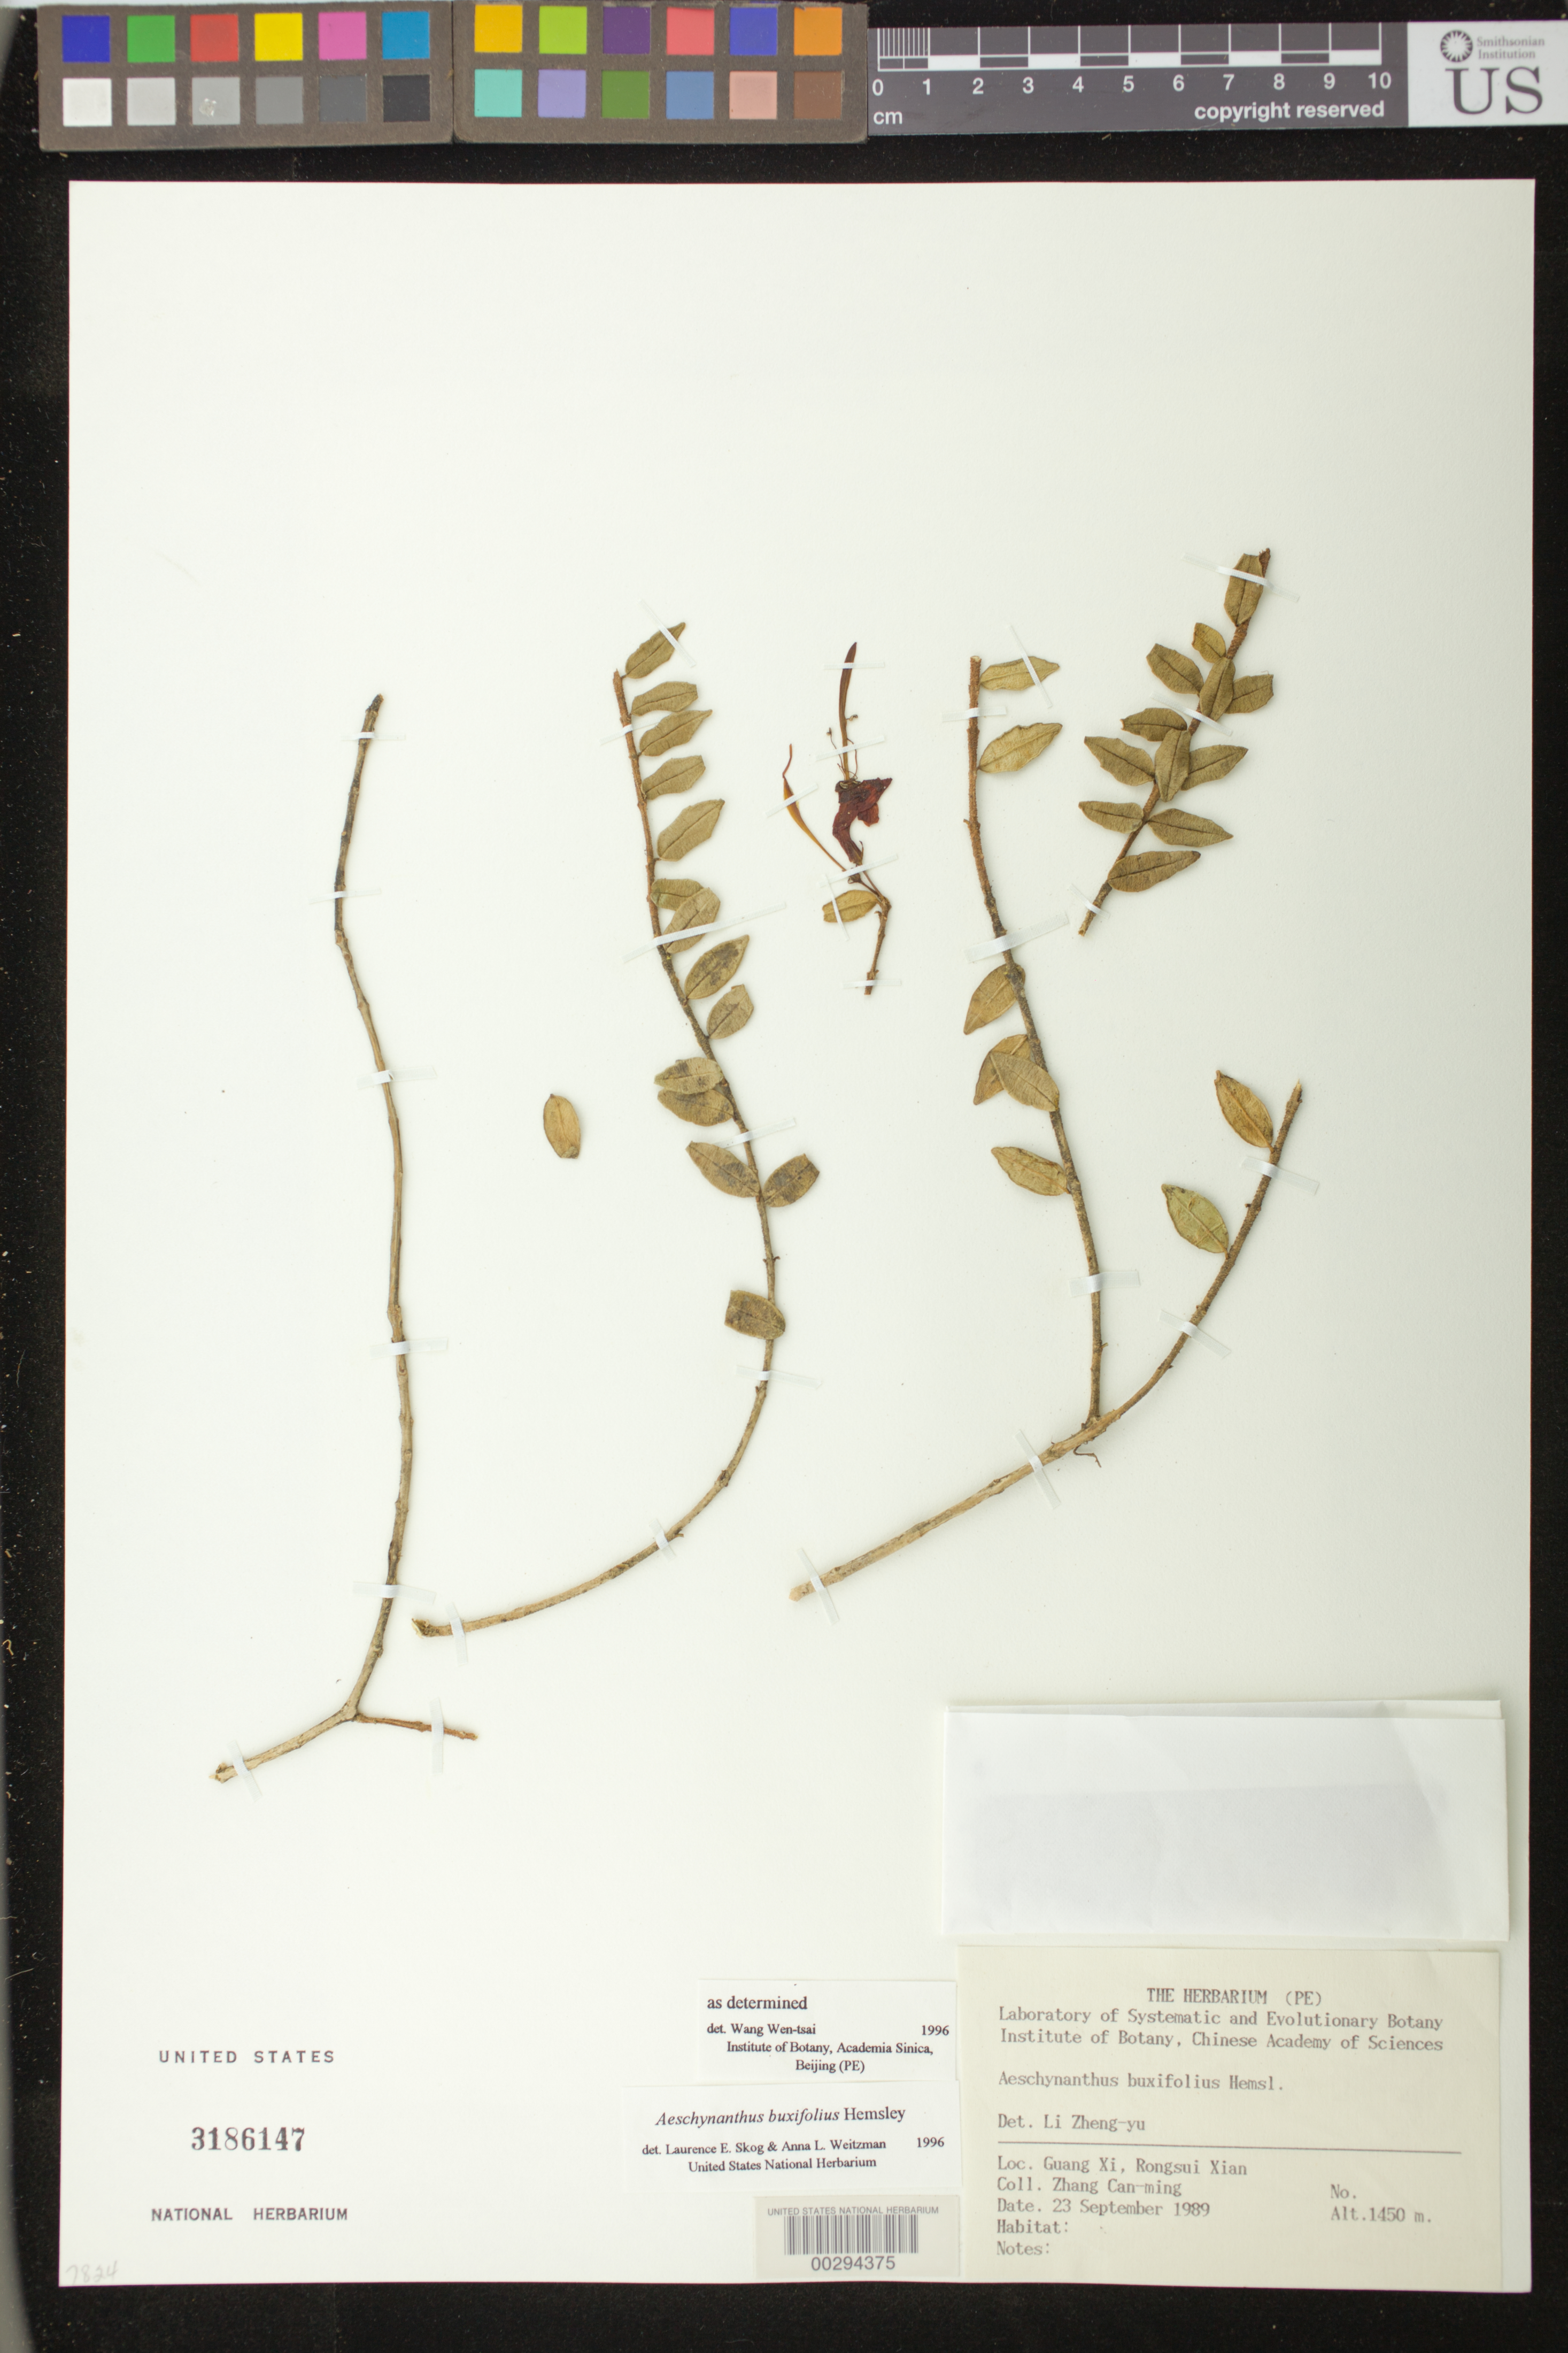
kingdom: Plantae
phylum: Tracheophyta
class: Magnoliopsida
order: Lamiales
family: Gesneriaceae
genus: Aeschynanthus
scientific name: Aeschynanthus buxifolius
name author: Hemsl.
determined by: Zhen-yu, L.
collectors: Z. Can-ming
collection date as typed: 23 Sep 1989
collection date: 1989-09-23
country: China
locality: Guang xi, rongsui xian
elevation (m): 1450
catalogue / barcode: US 3186147